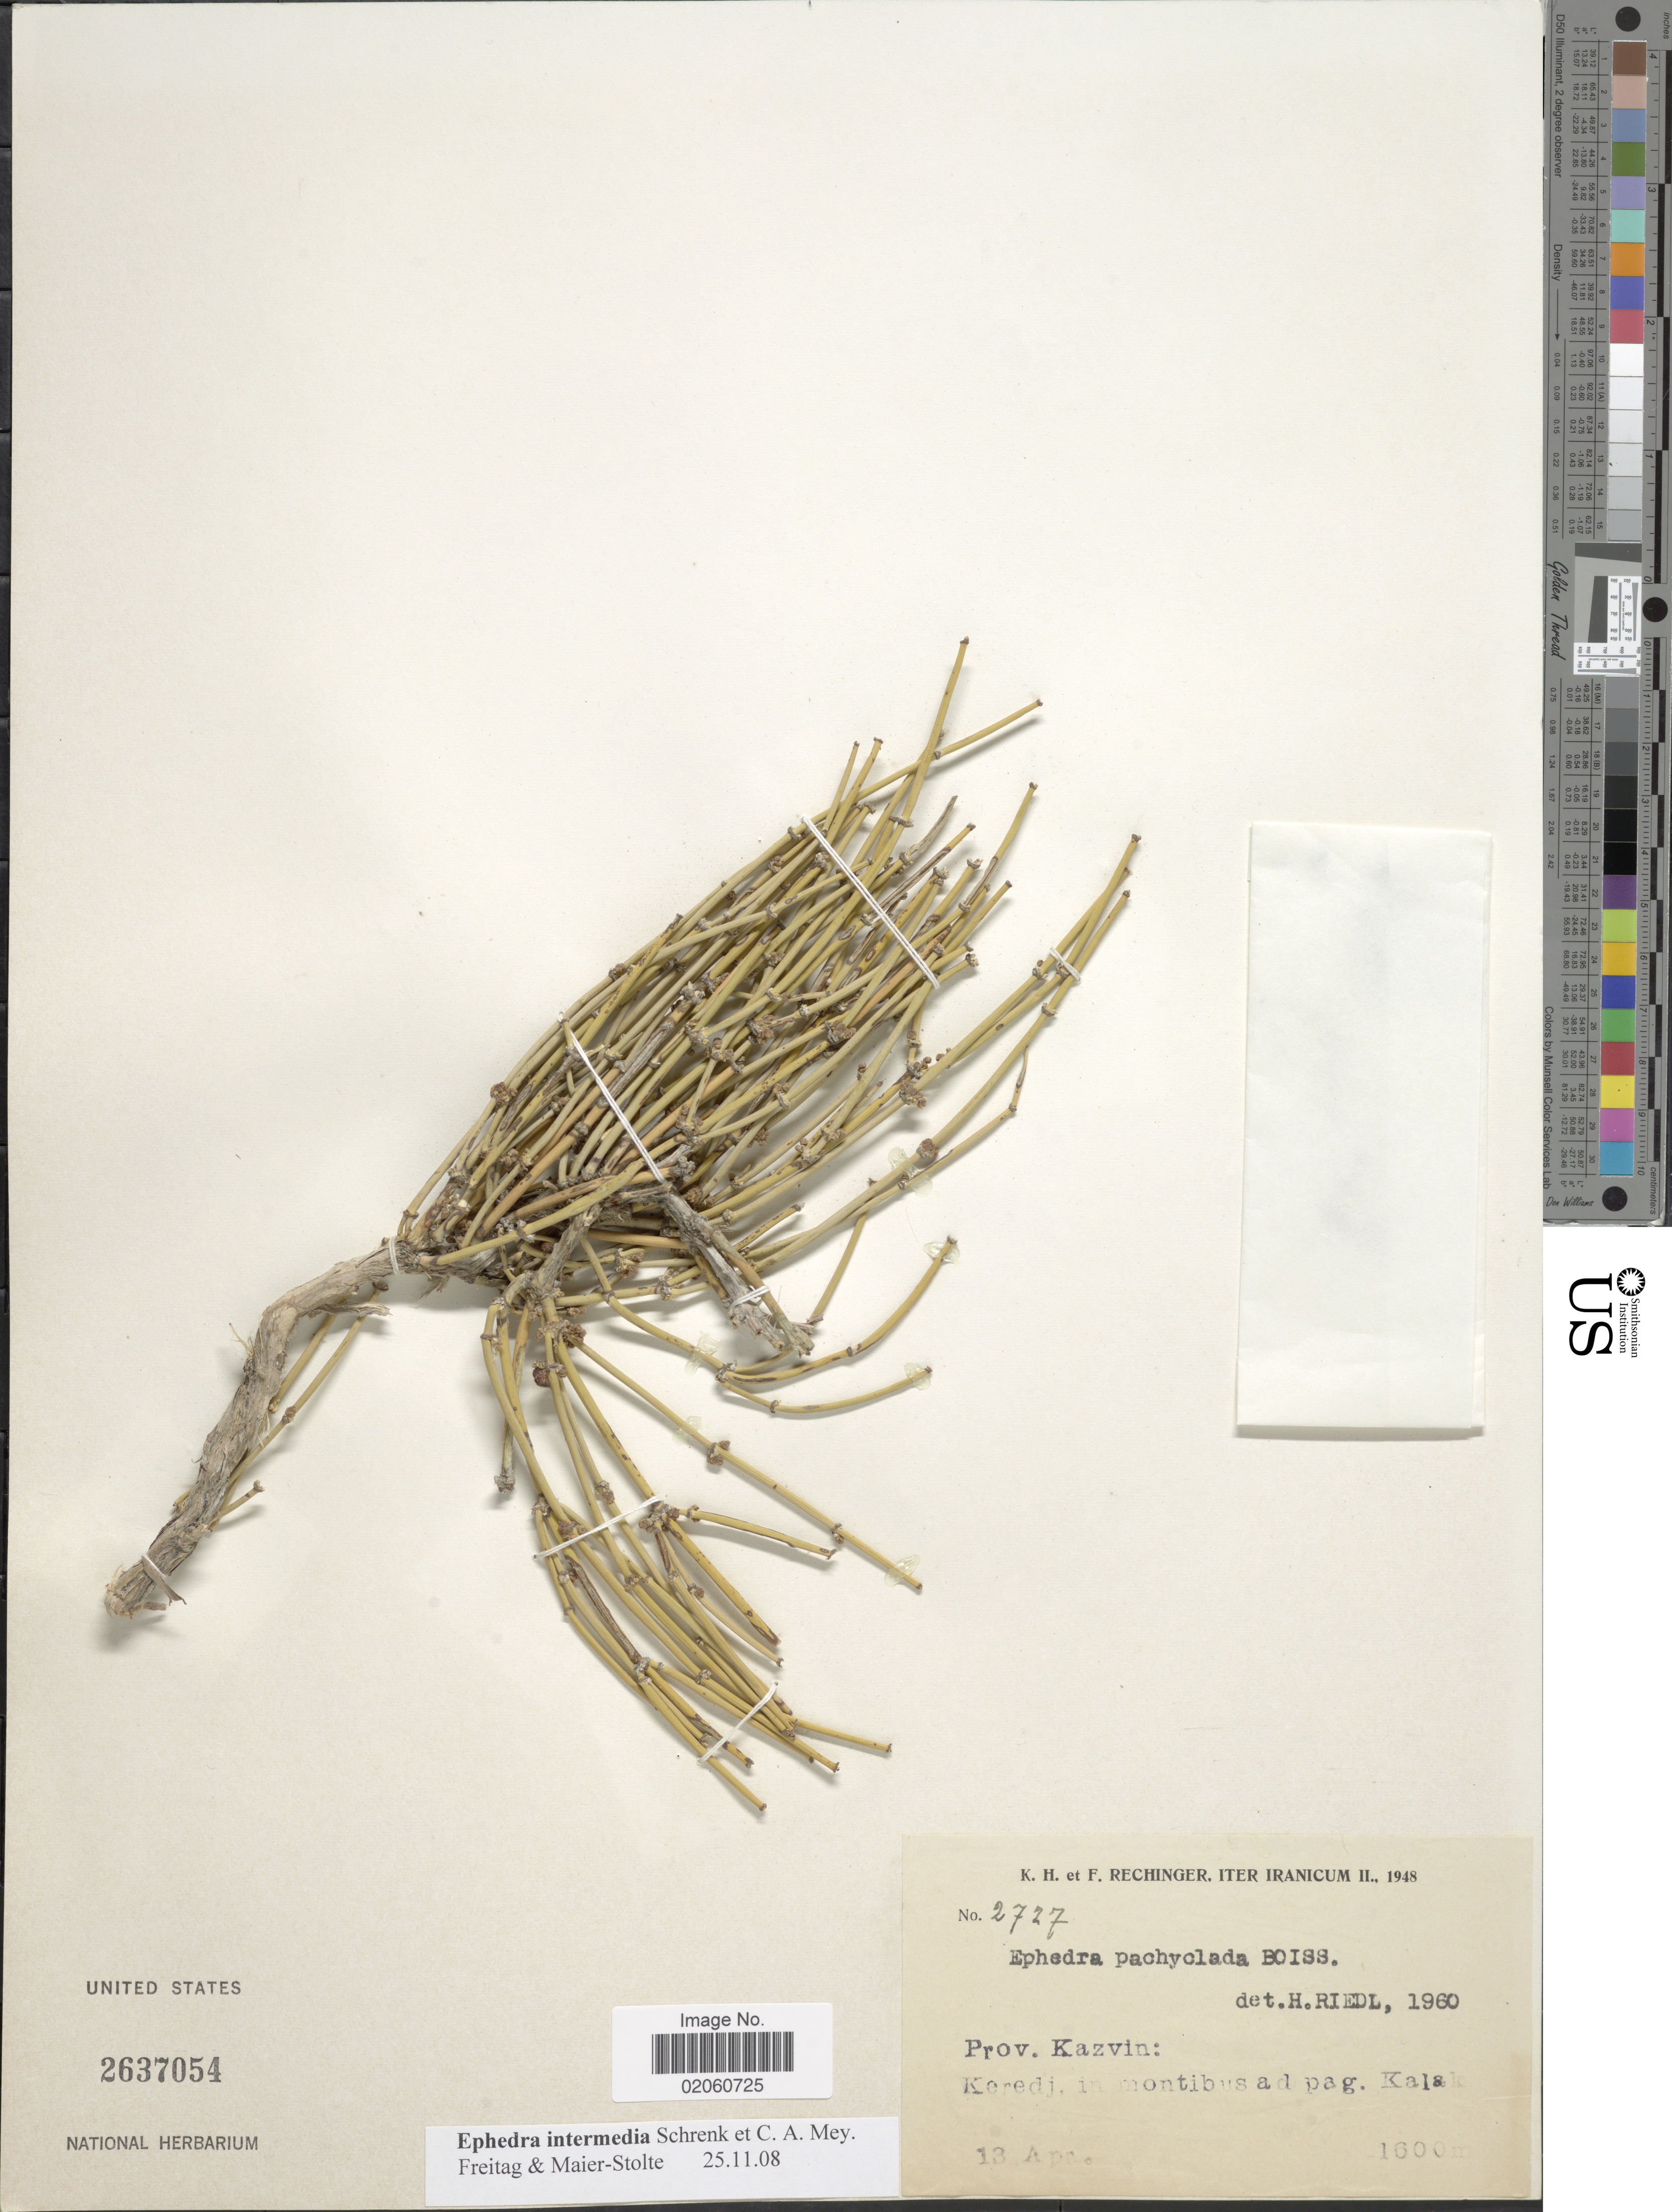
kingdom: Plantae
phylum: Tracheophyta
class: Gnetopsida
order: Ephedrales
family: Ephedraceae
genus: Ephedra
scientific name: Ephedra intermedia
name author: Schrenk ex C.A. Mey.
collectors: K. H. Rechinger & F. Rechinger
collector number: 2727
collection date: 1948-04-13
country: Iran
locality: Prov. Kazvin: Keredj, in montibus ad pag Kalak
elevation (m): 1600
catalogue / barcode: US 2637054